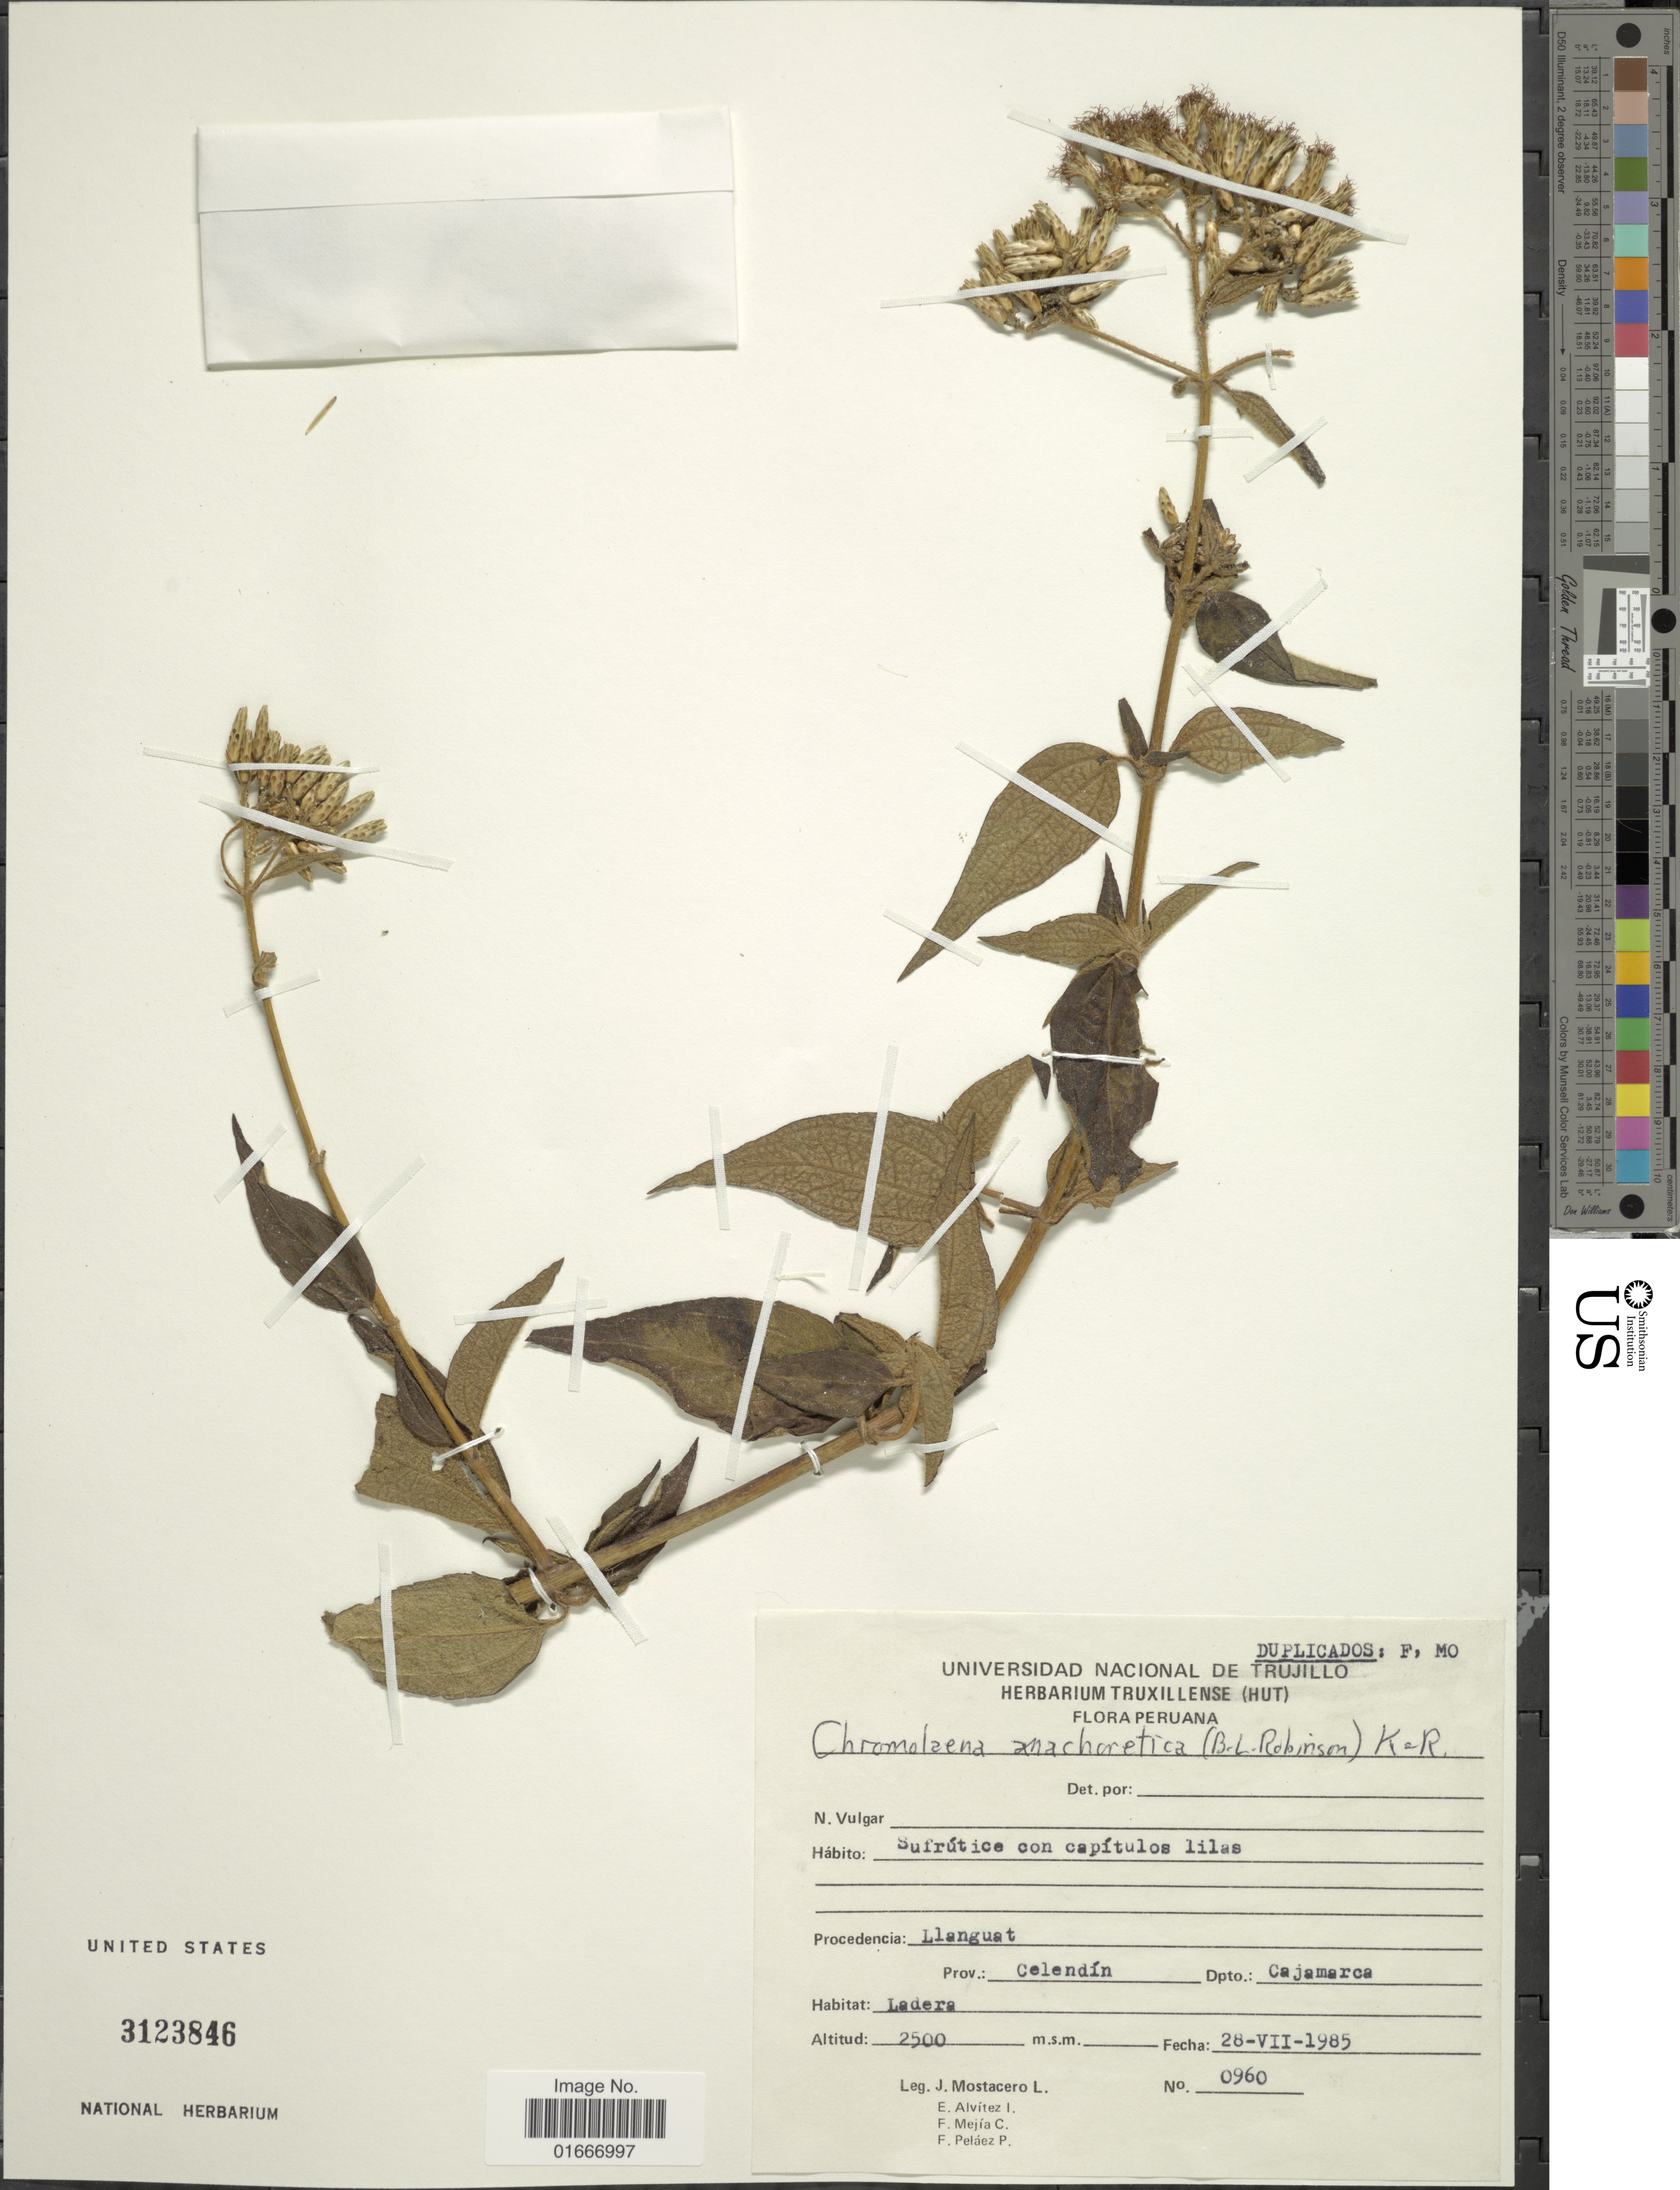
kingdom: Plantae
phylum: Tracheophyta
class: Magnoliopsida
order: Asterales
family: Asteraceae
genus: Chromolaena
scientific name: Chromolaena anachoretica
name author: (B.L. Rob.) R.M. King & H. Rob.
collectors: J. Mostacero L., E. Alvitez I., F. Mejia C. & F. Pelaez P.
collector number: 0960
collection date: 1985-07-28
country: Peru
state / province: Cajamarca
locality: Procedencia: Llanguat. Prov. Celedin Dpto.: Cajamarca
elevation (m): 2500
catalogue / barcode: US 3123846